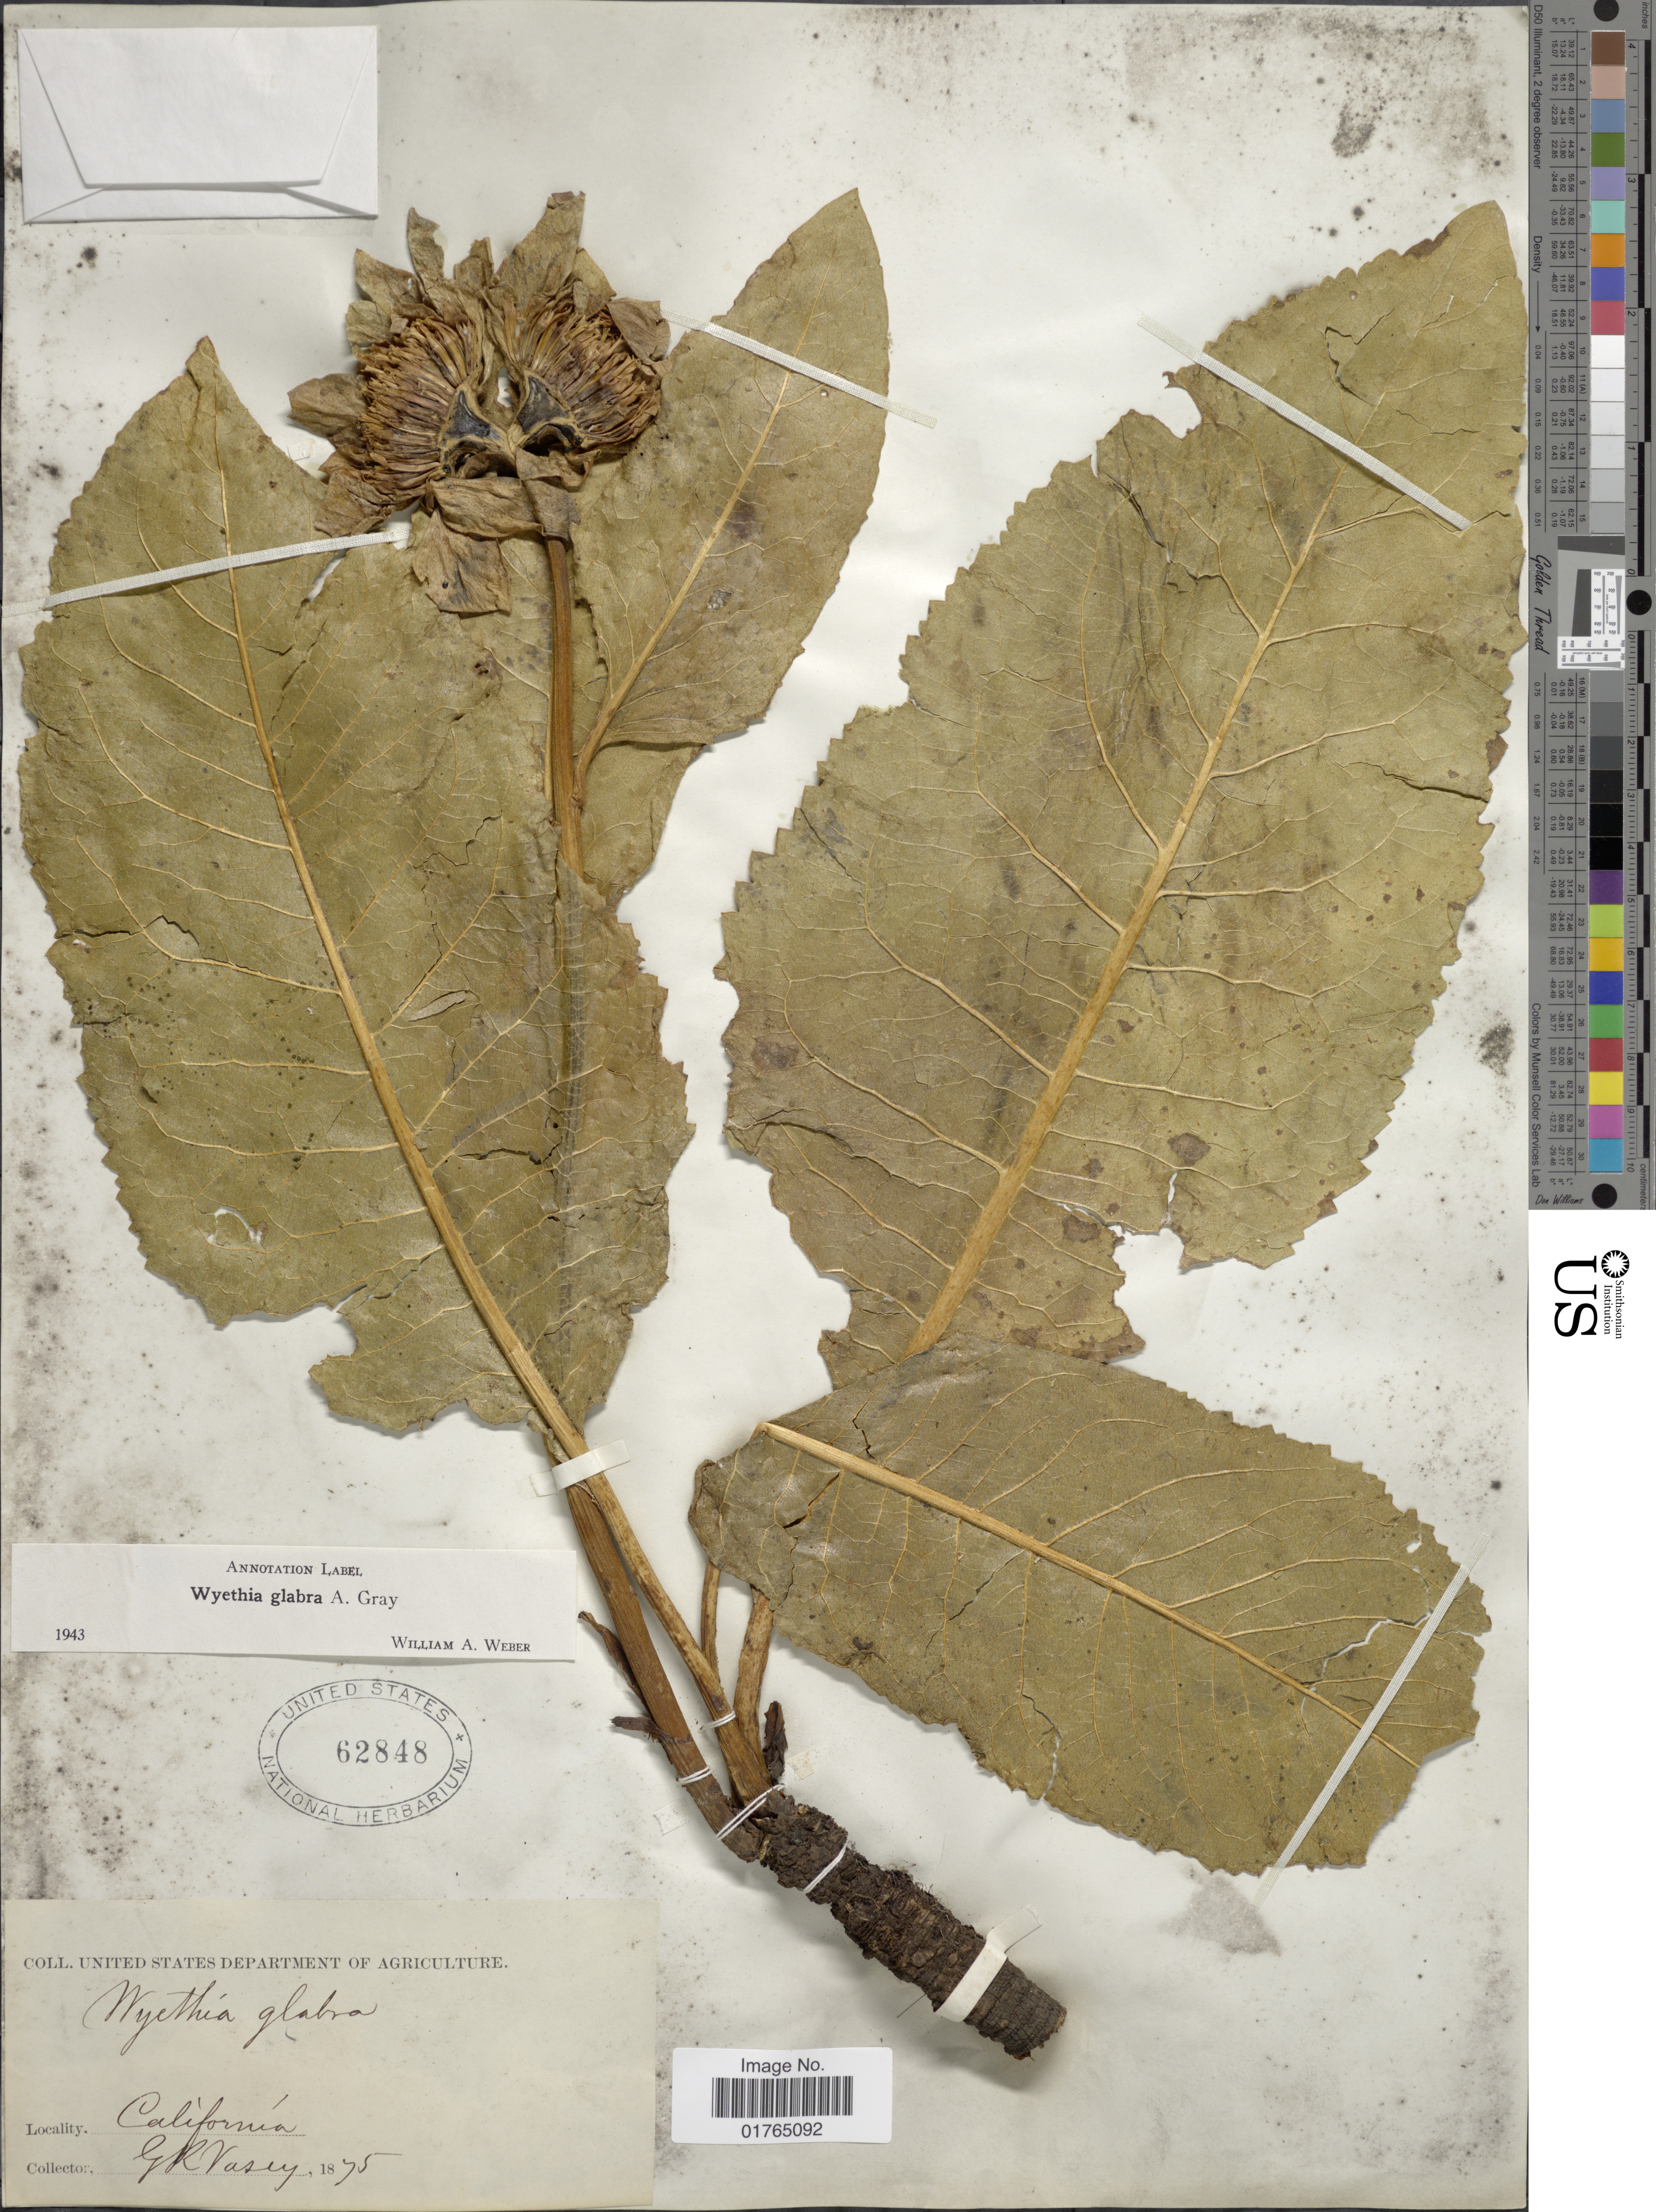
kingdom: Plantae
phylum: Tracheophyta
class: Magnoliopsida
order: Asterales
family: Asteraceae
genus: Wyethia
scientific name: Wyethia glabra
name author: A. Gray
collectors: G. R. Vasey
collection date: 1875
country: United States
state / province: California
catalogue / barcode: US 62848